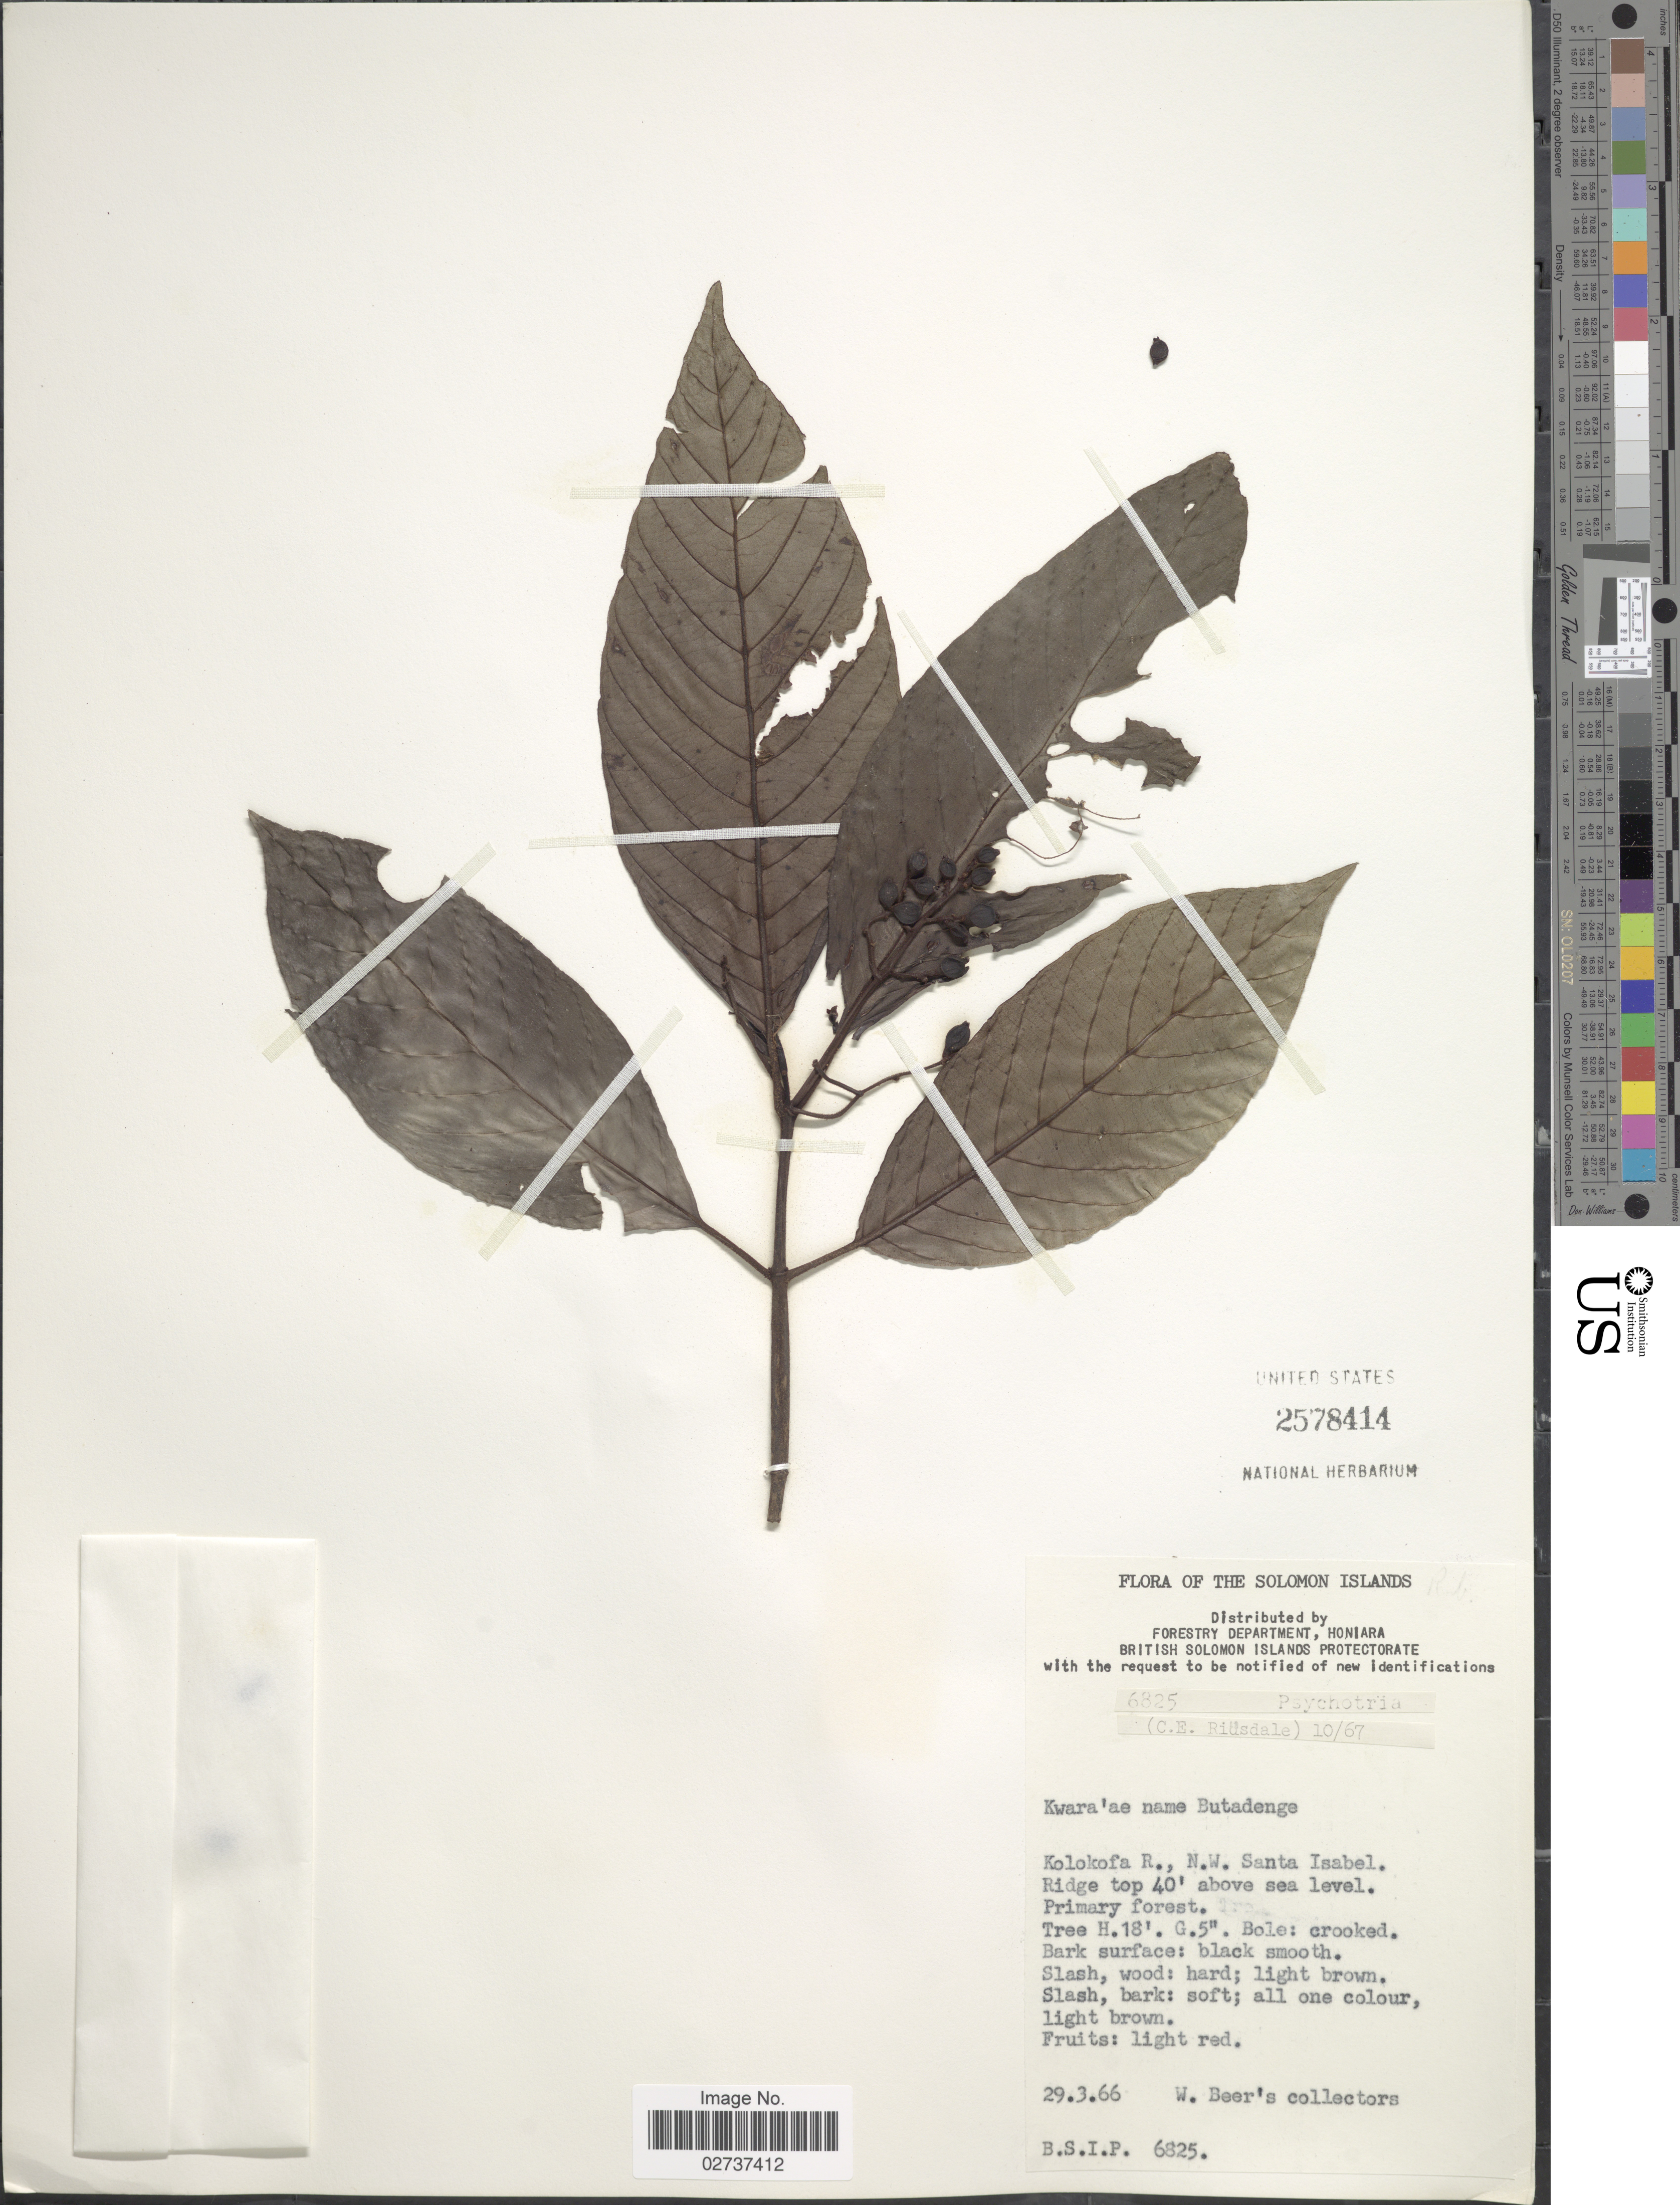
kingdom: Plantae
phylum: Tracheophyta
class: Magnoliopsida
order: Gentianales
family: Rubiaceae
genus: Psychotria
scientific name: Psychotria sp.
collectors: W. Beer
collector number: B.S.I.P. 6825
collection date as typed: Transcribed d/m/y: 29/3/66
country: Solomon Islands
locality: Kolokofa R., N.W. Santa Isabel.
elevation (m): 12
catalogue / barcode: US 2578414